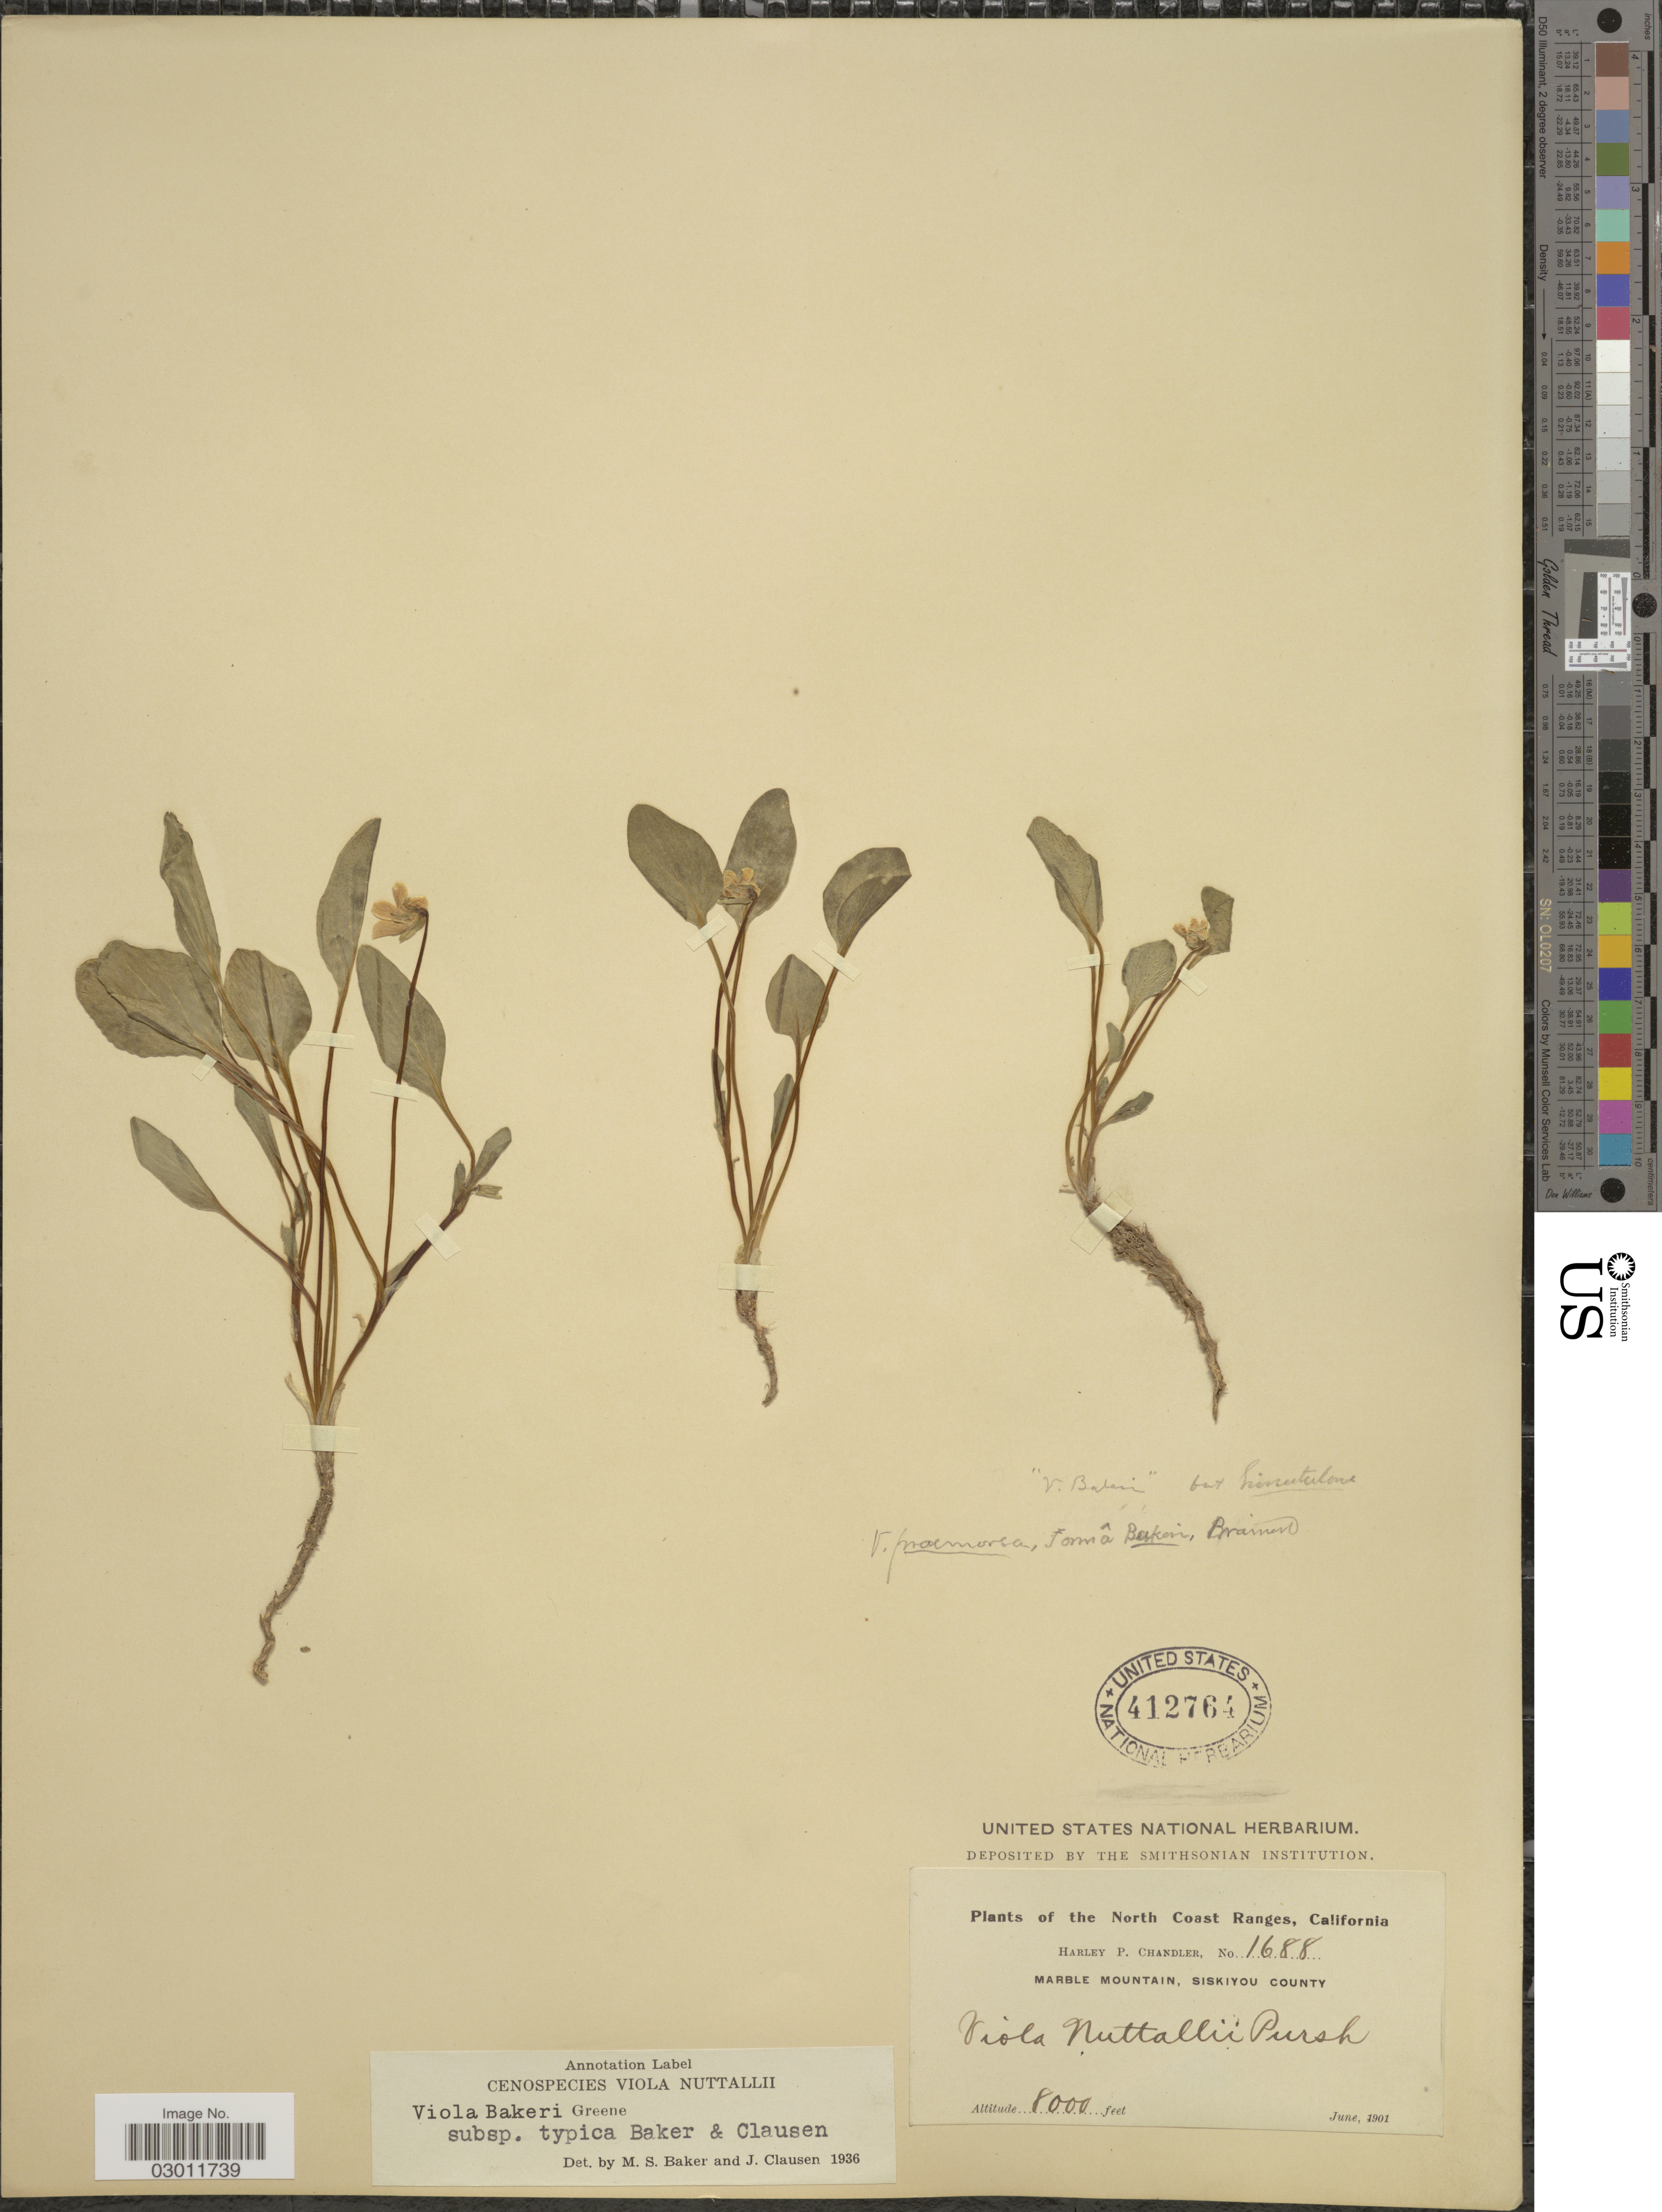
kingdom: Plantae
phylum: Tracheophyta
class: Magnoliopsida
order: Malpighiales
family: Violaceae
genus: Viola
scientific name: Viola bakeri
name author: Greene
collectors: H. Chandler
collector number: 1688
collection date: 1901-06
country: United States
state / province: California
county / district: Siskiyou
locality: The North Coast Ranges, Marble Mountain, Siskiyou County.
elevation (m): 2438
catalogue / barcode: US 412764